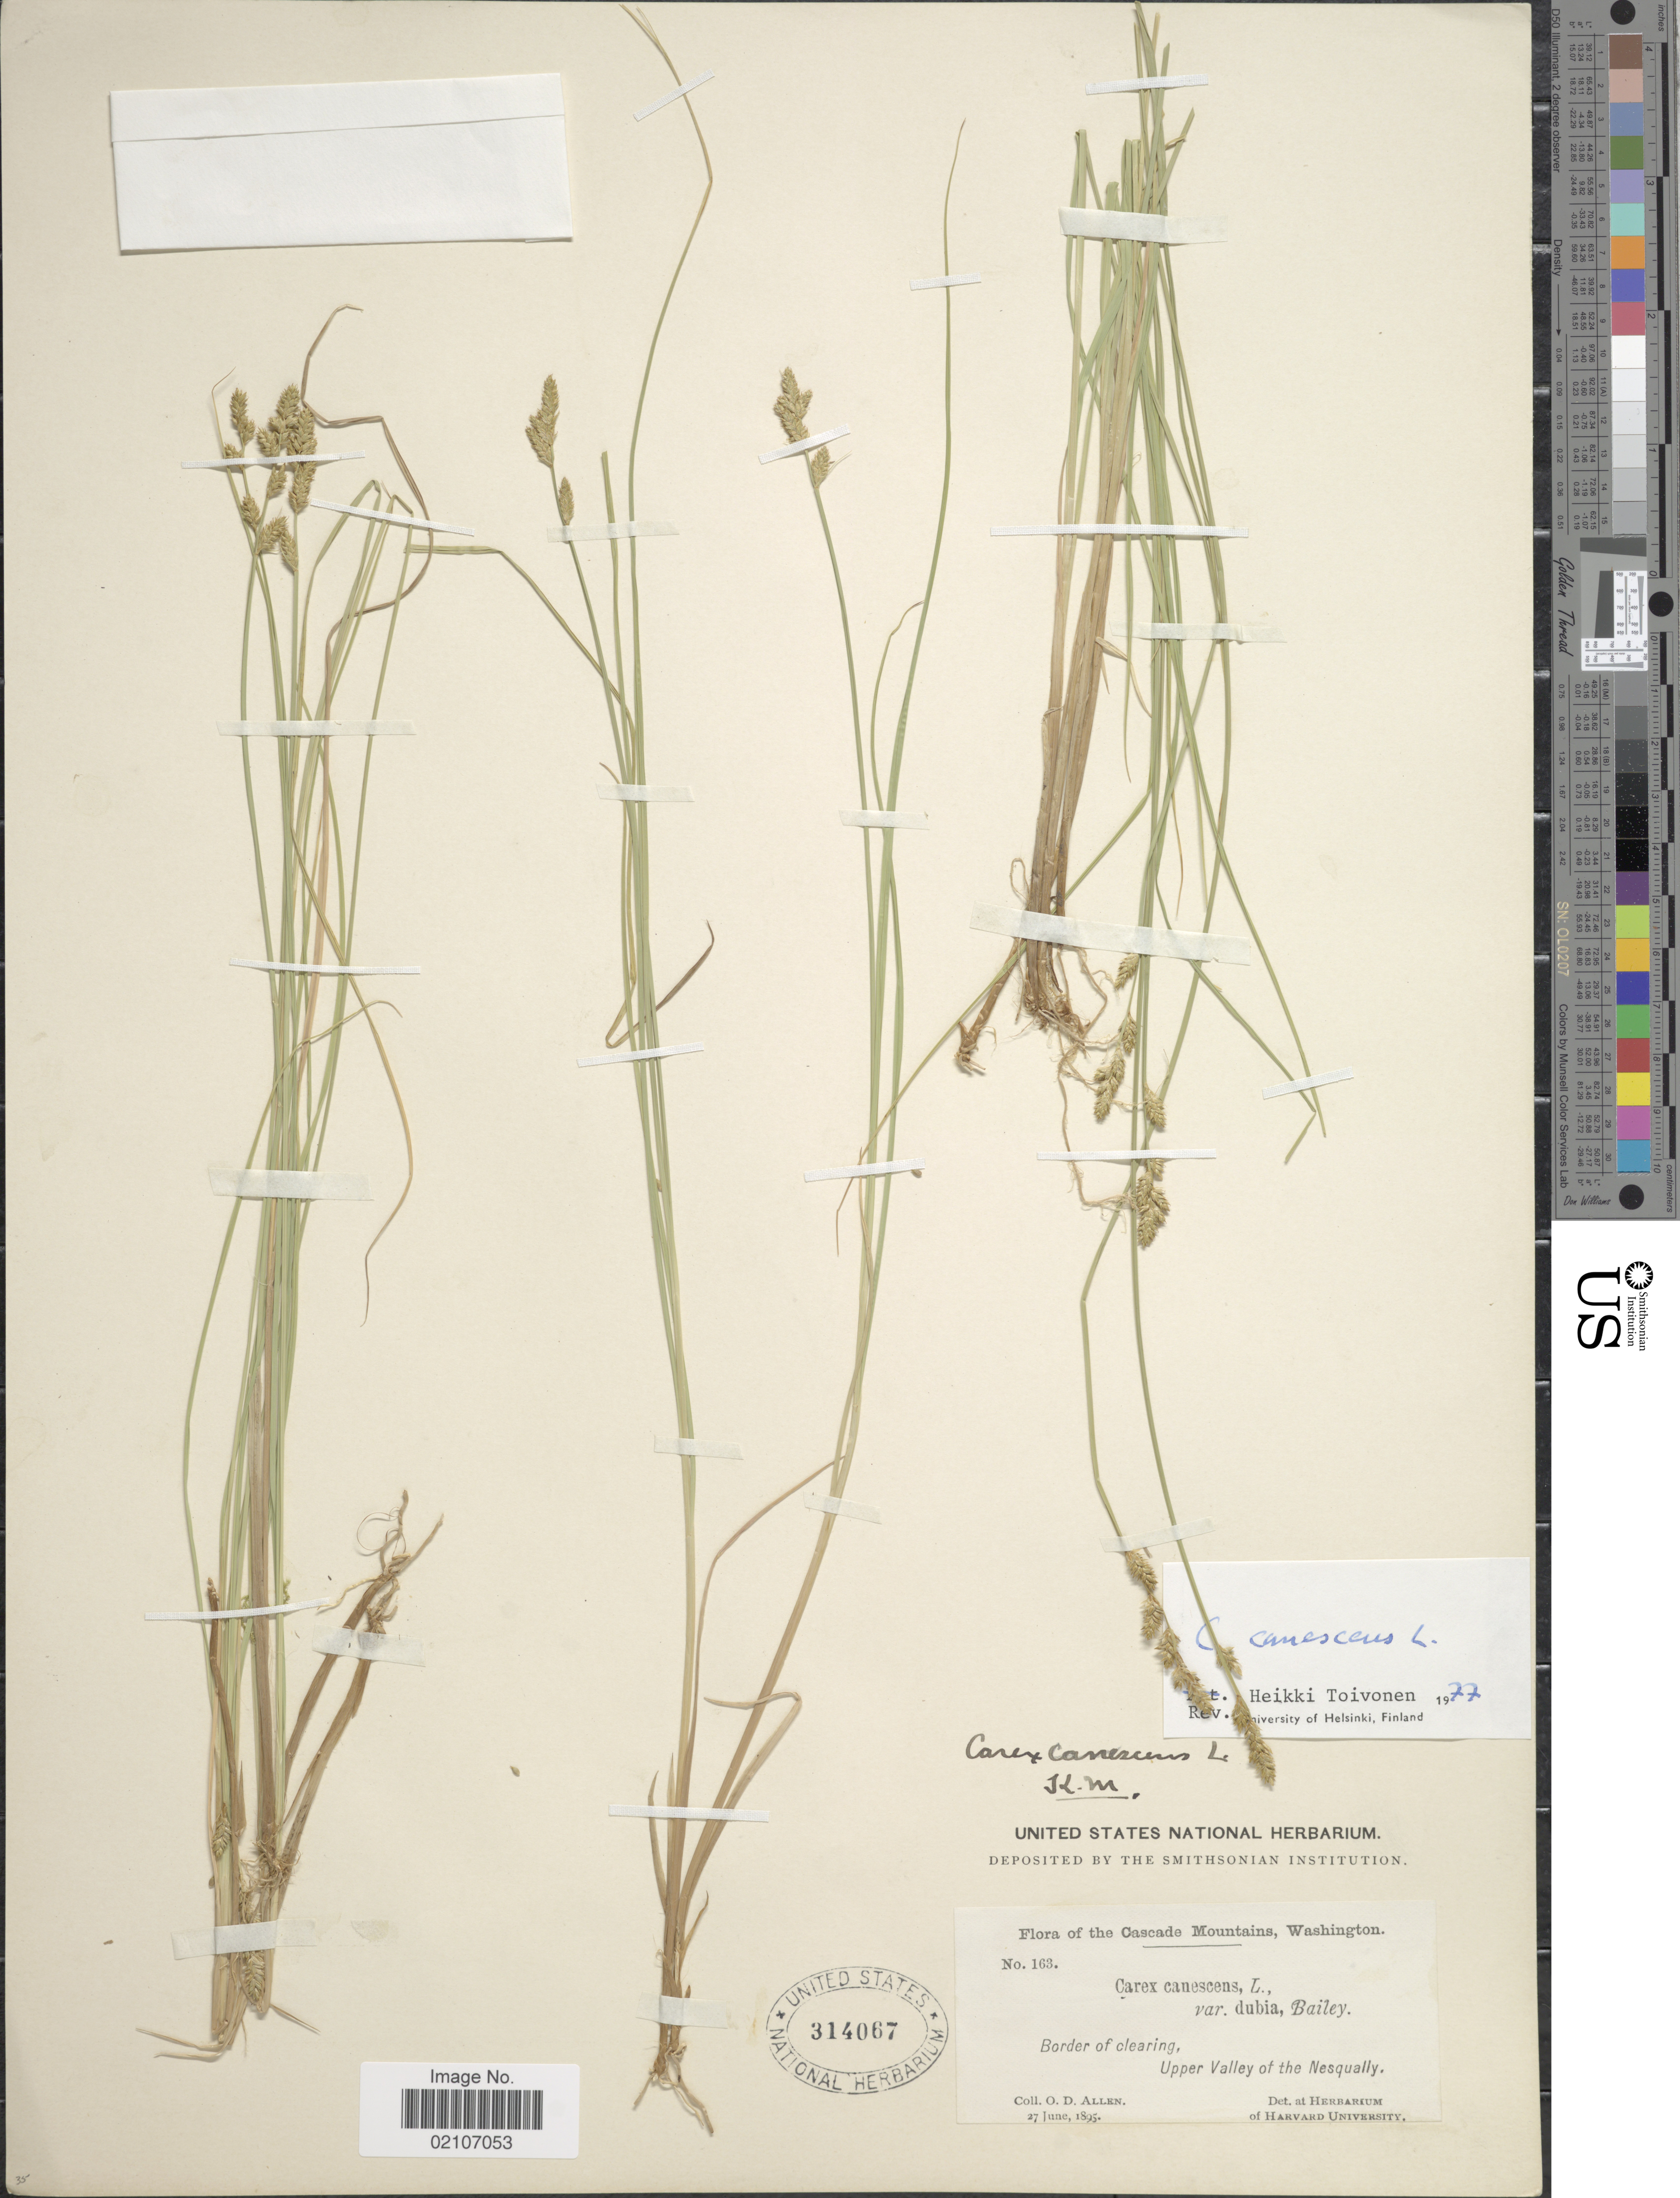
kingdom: Plantae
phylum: Tracheophyta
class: Liliopsida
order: Poales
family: Cyperaceae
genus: Carex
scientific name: Carex canescens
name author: L.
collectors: O. D. Allen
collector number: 163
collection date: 1895-06-27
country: United States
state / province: Washington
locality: The Cascade Mountains, Border of clearing, Upper Valley of the Nesqually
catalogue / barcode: US 314067